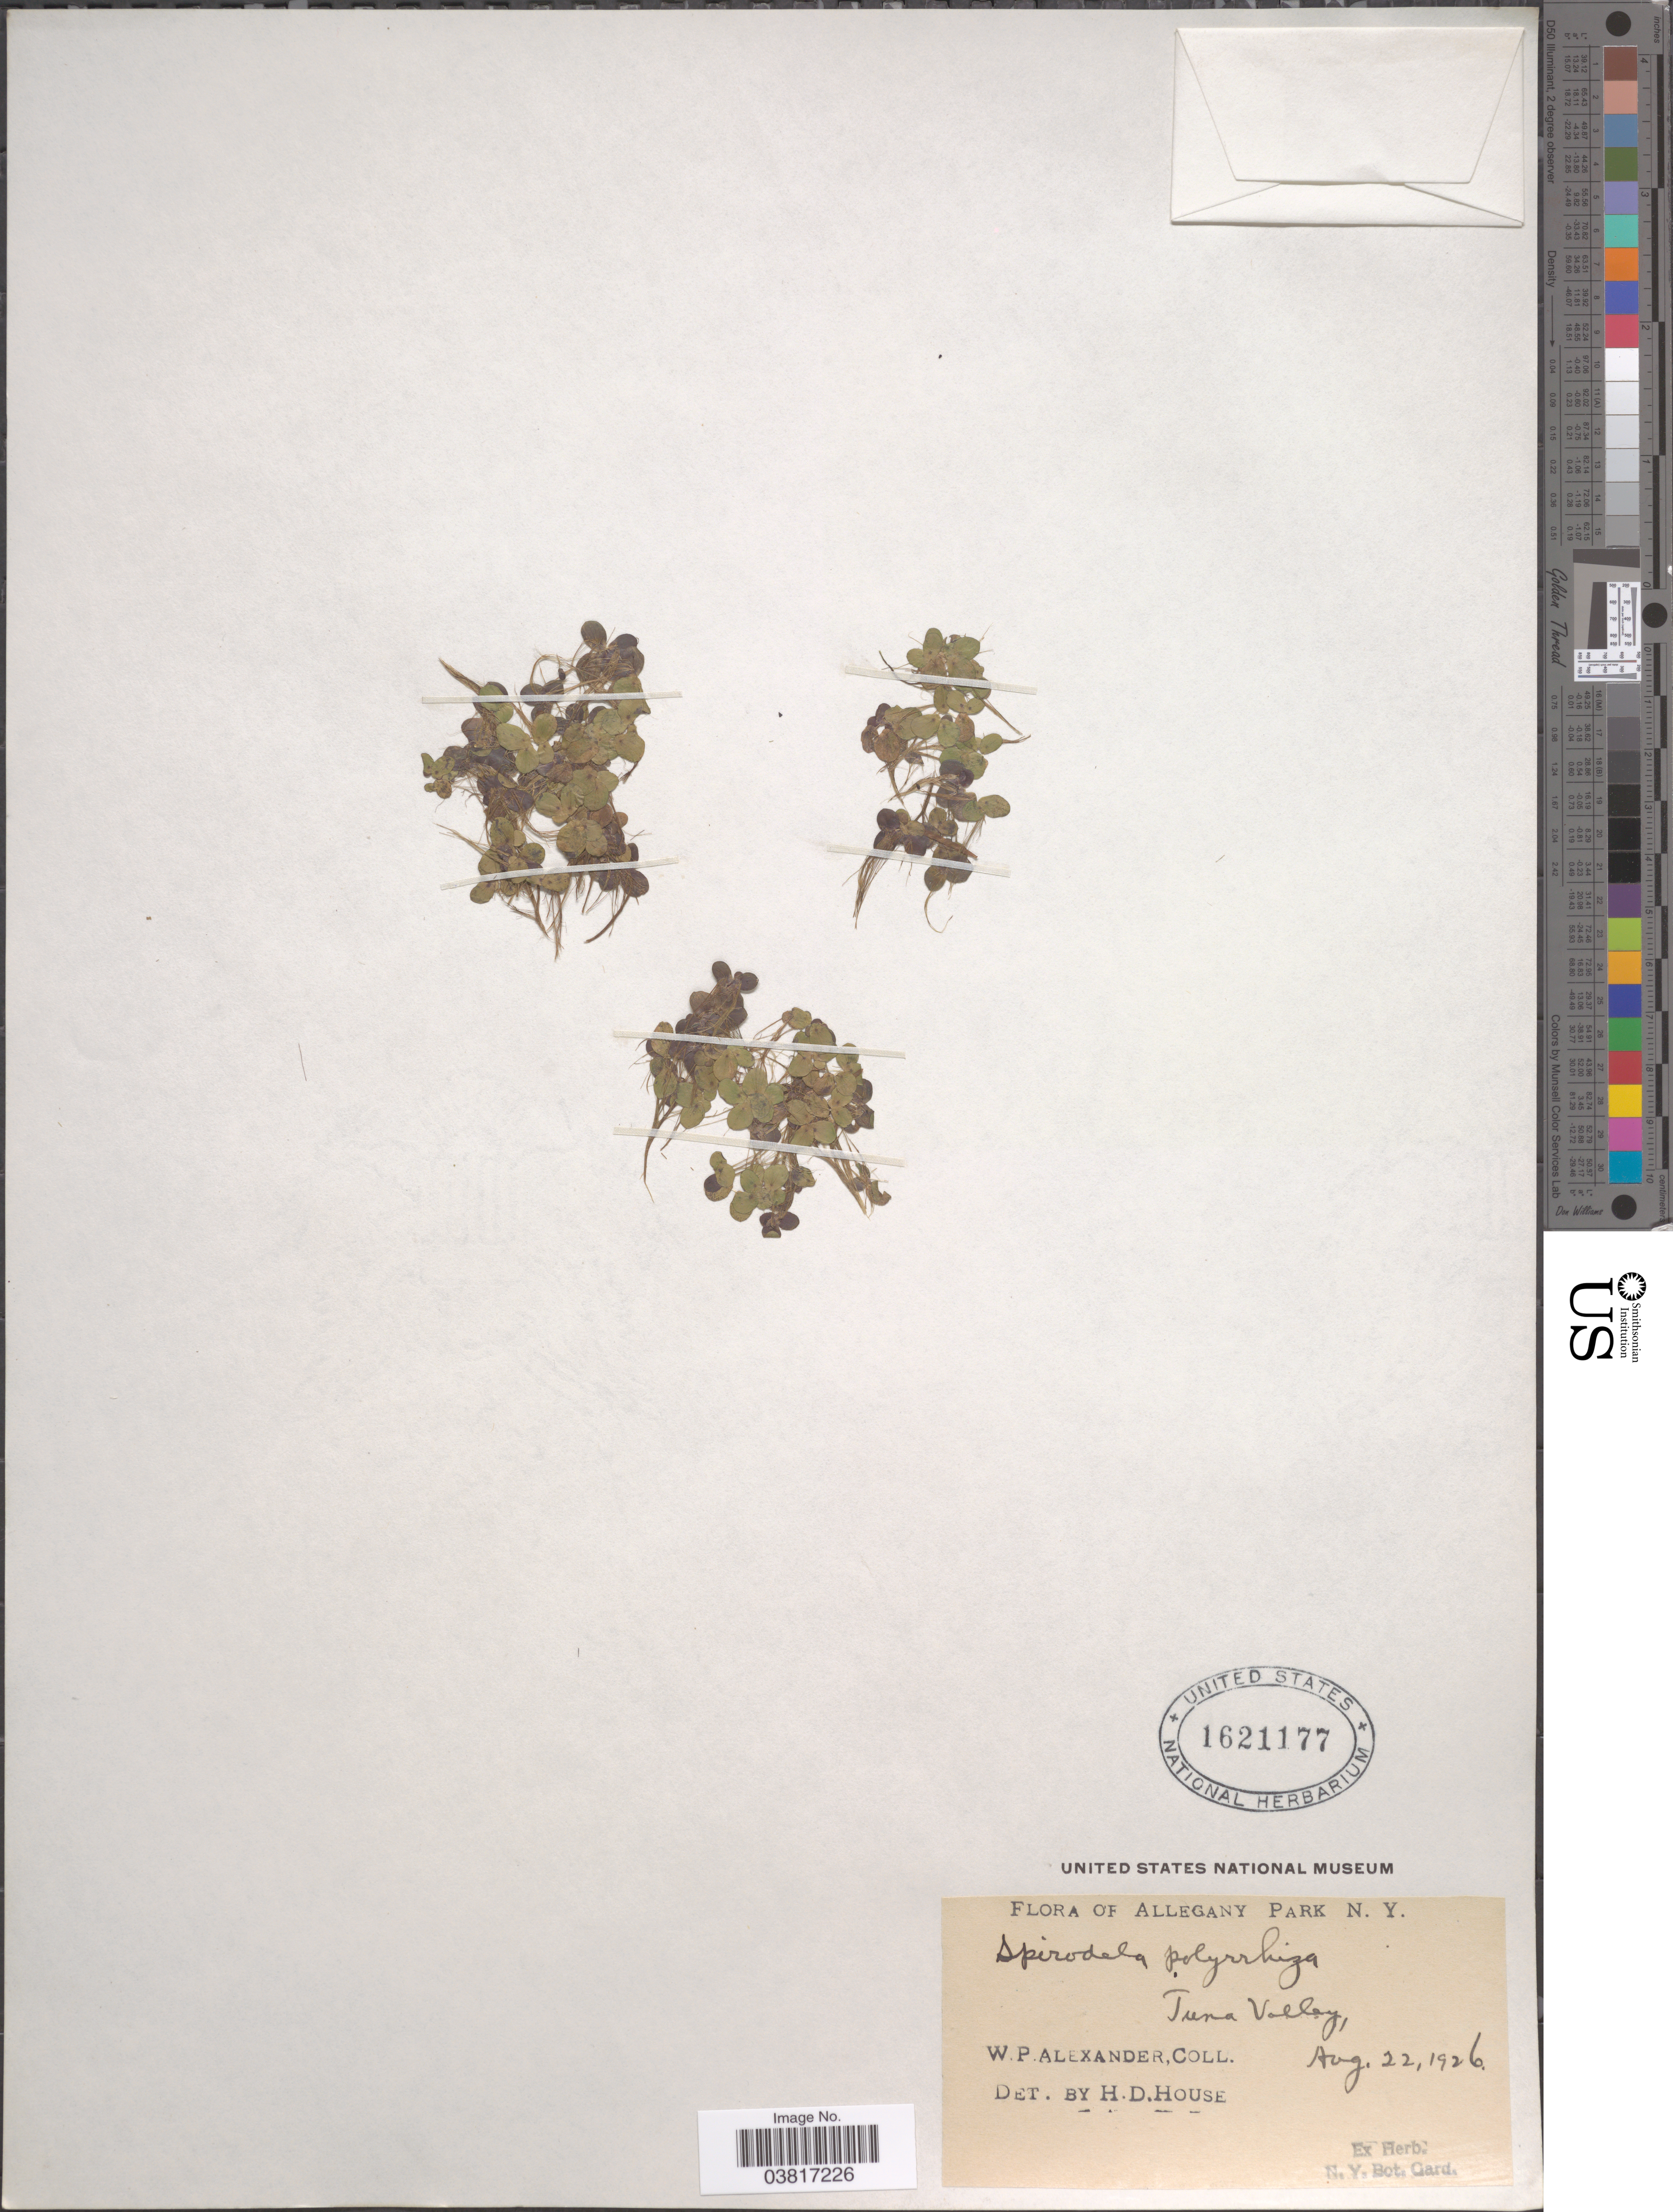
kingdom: Plantae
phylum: Tracheophyta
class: Liliopsida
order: Alismatales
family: Araceae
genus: Spirodela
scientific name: Spirodela polyrrhiza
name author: (L.) Schleid.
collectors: W. P. Alexander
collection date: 1926-08-22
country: United States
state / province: New York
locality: Allegany Park. Tuna Valley.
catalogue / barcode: US 1621177